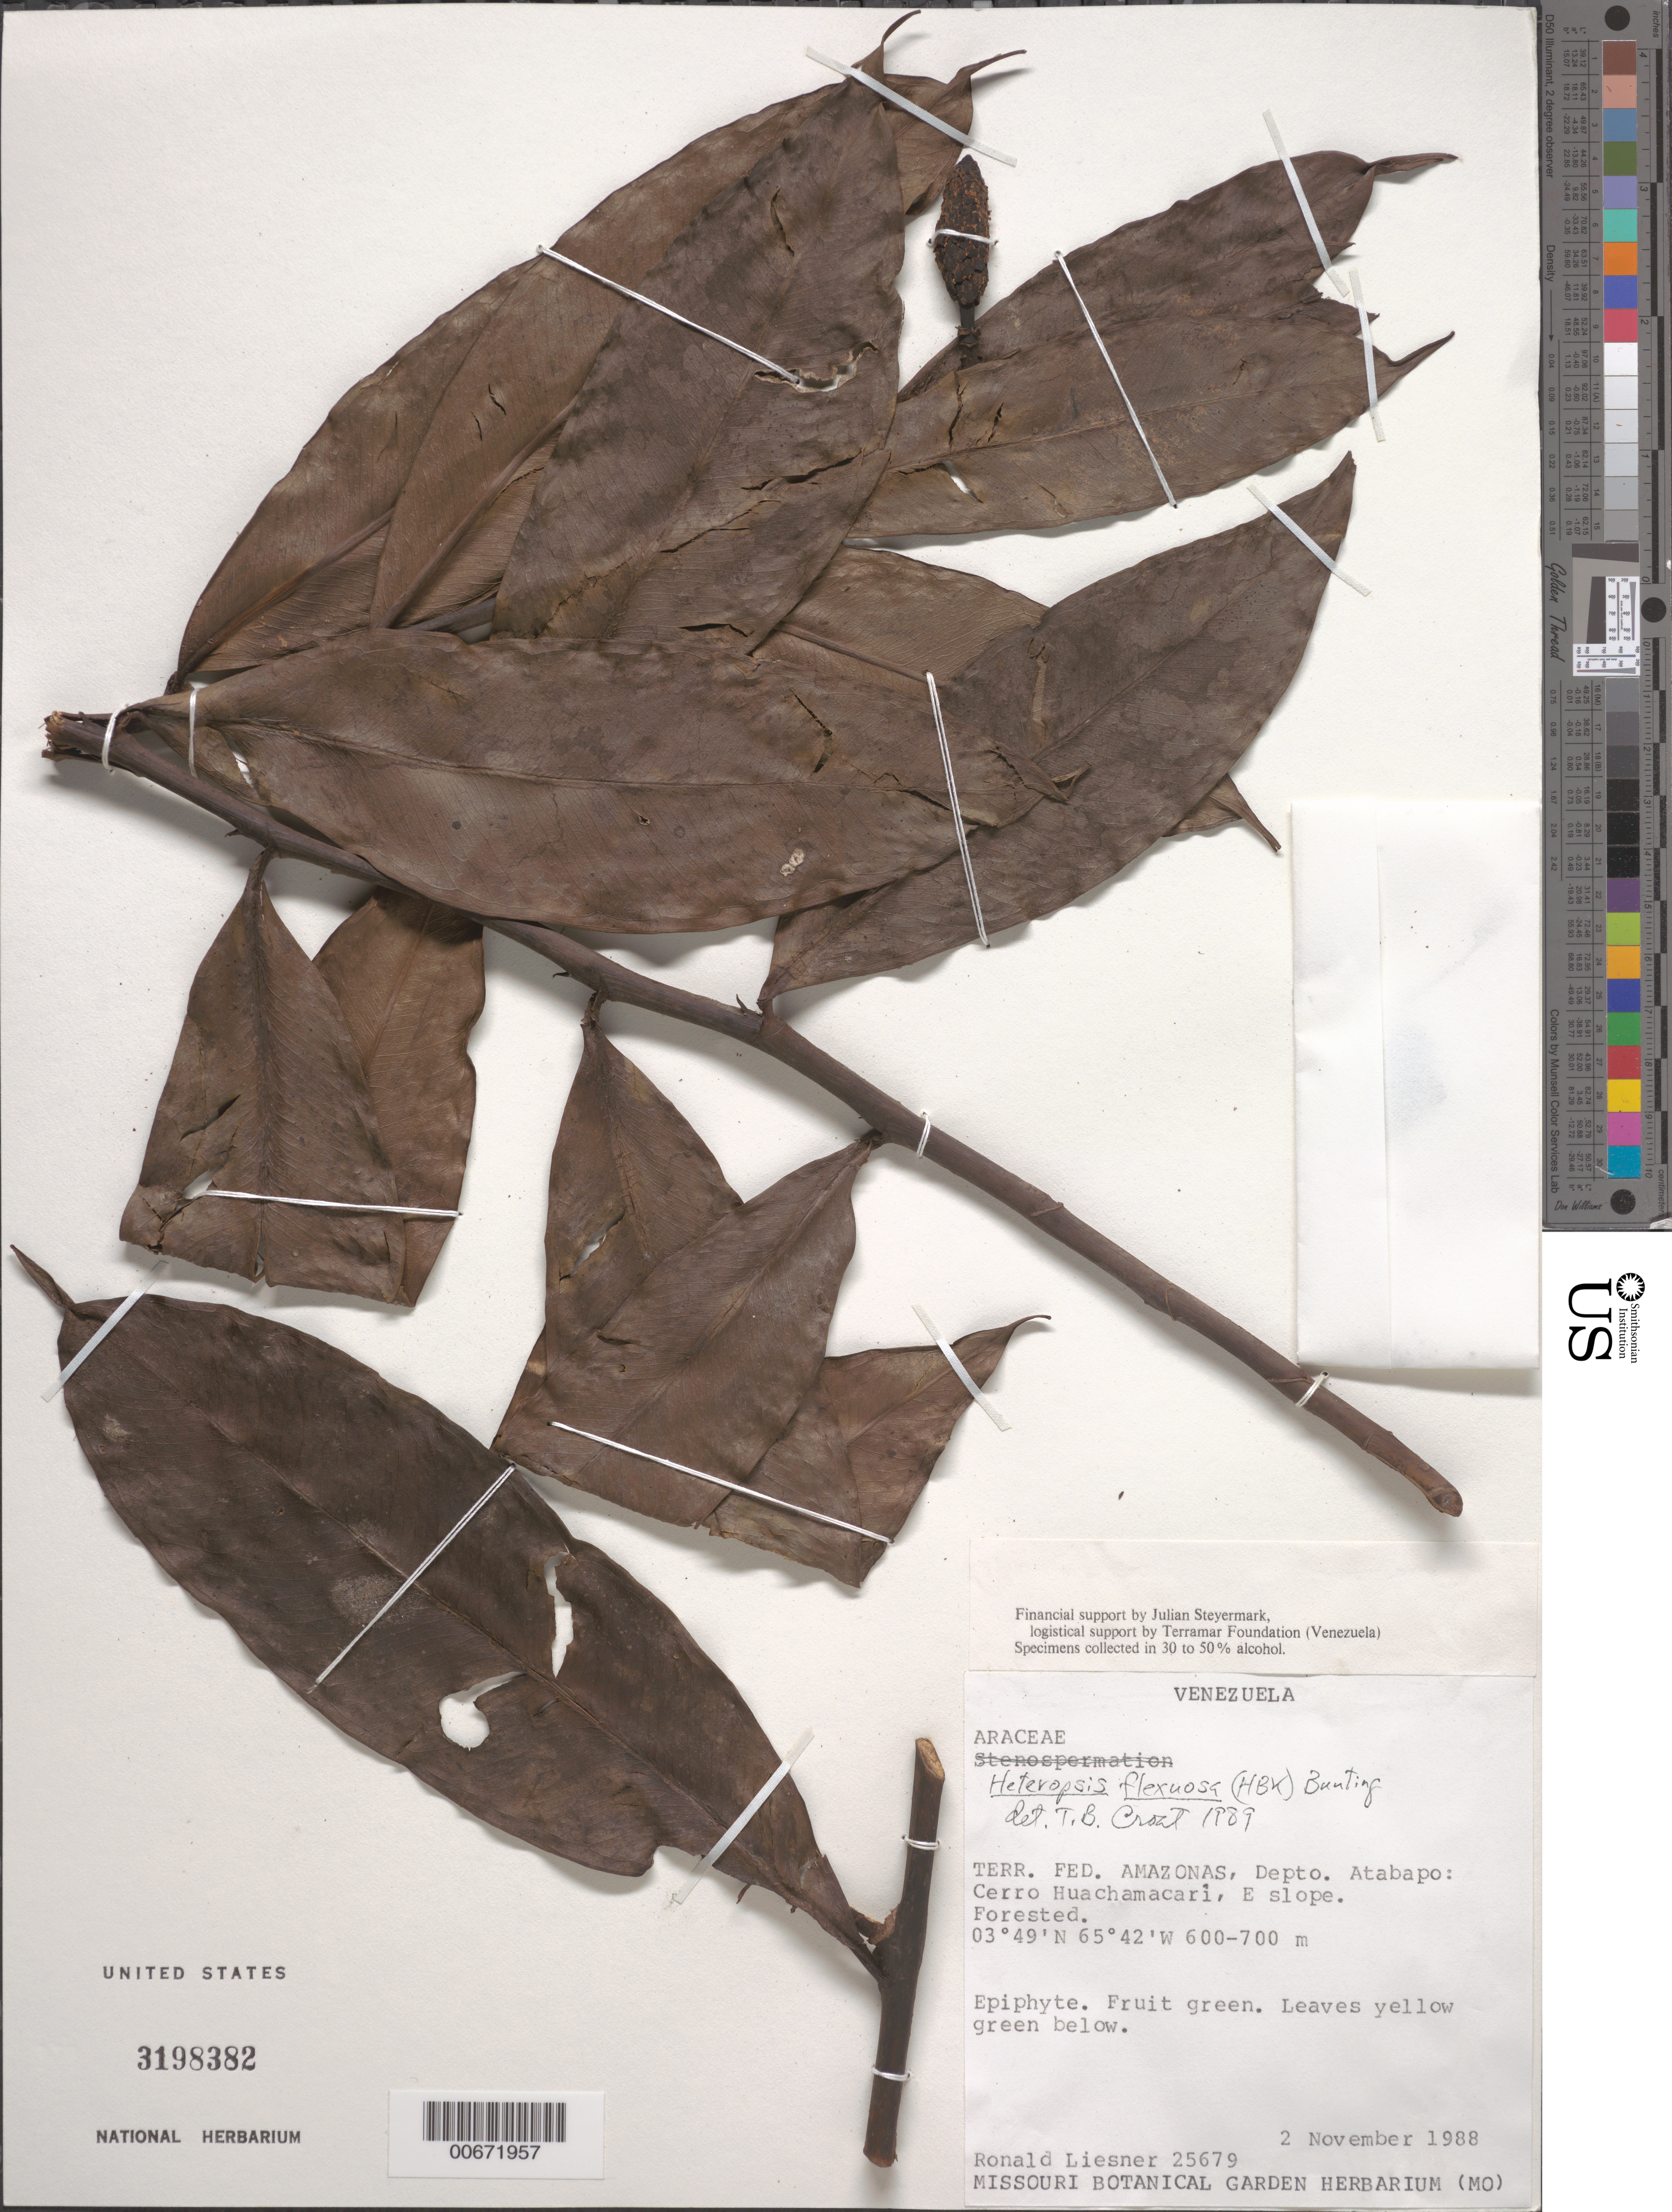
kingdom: Plantae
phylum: Tracheophyta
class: Liliopsida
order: Alismatales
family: Araceae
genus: Heteropsis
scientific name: Heteropsis flexuosa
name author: (Kunth) G.S. Bunting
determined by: Croat, Thomas B., Missouri Botanical Garden (MO)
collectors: R. L. Liesner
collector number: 25679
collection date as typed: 2-Nov-88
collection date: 1988-11-02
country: Venezuela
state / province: Amazonas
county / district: Atabapo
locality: Cerro Huachamacari, E slope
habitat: Forest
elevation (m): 600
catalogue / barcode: US 3198382